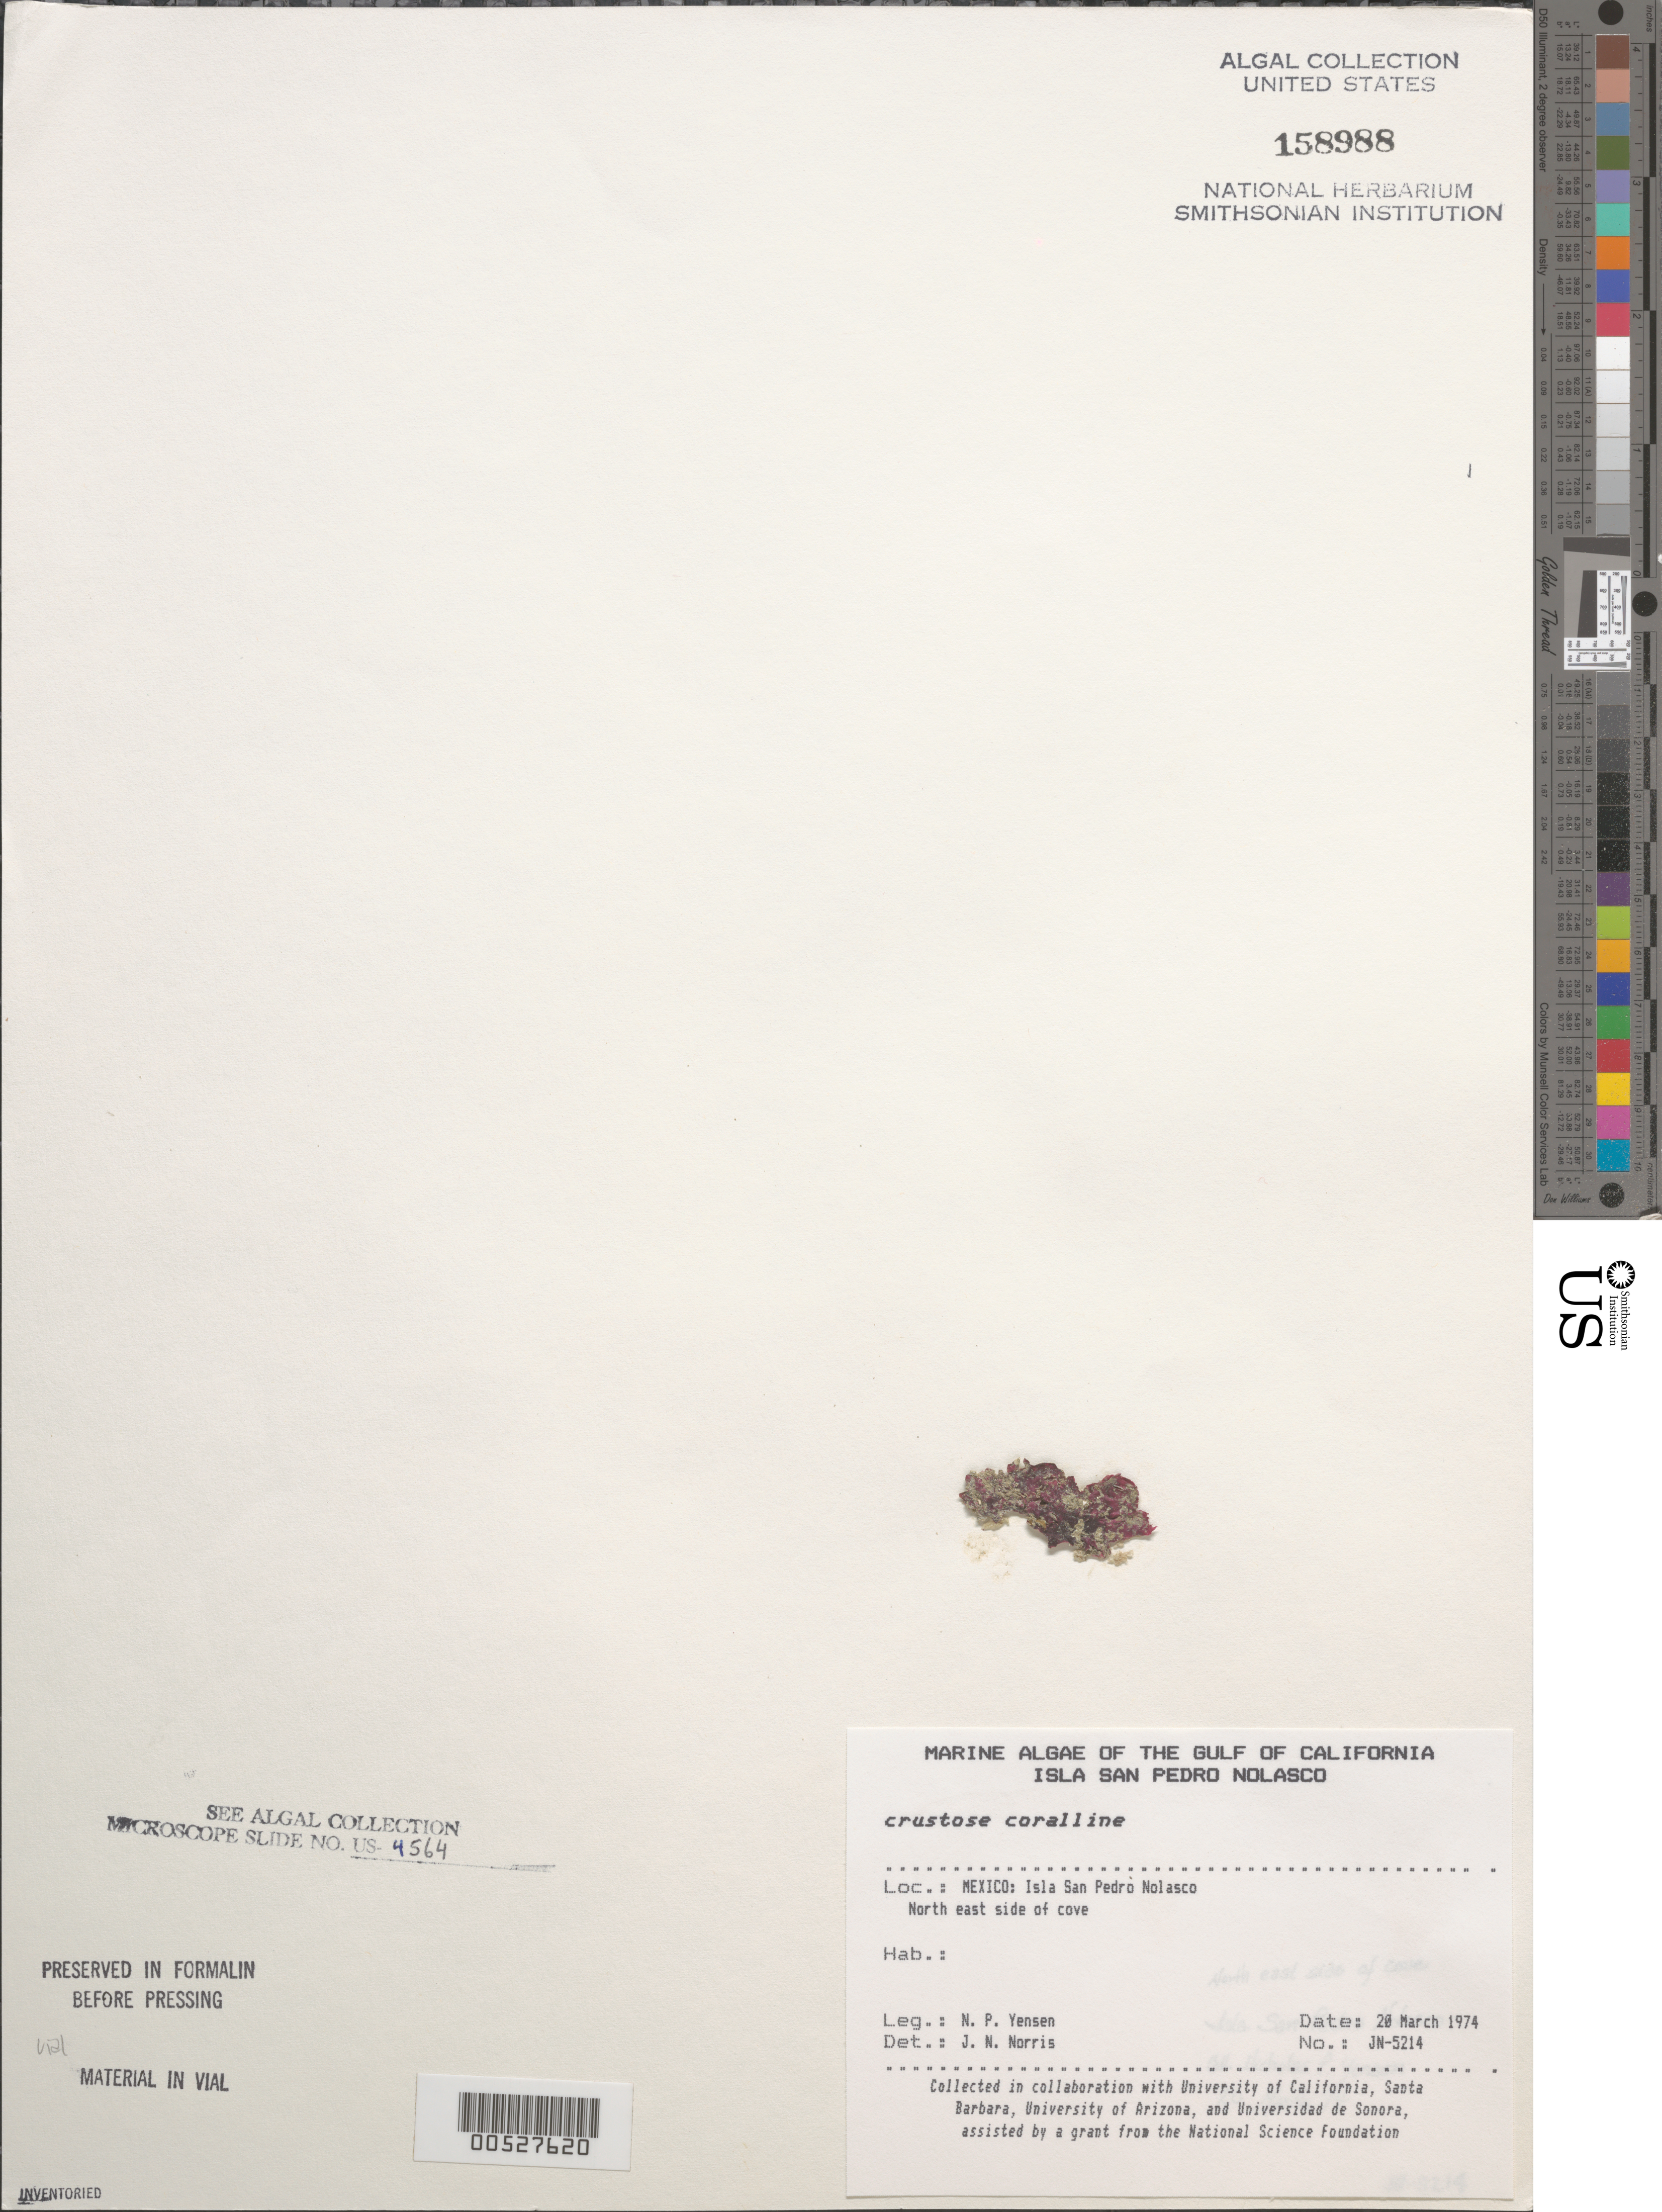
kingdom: Plantae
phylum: Rhodophyta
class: Florideophyceae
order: Corallinales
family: Corallinaceae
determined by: Norris, James N.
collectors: N. Yensen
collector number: Jn-5214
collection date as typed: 20 Mar 1974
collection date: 1974-03-20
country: Mexico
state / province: Sonora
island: Isla San Pedro Nolasco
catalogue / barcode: US 158988